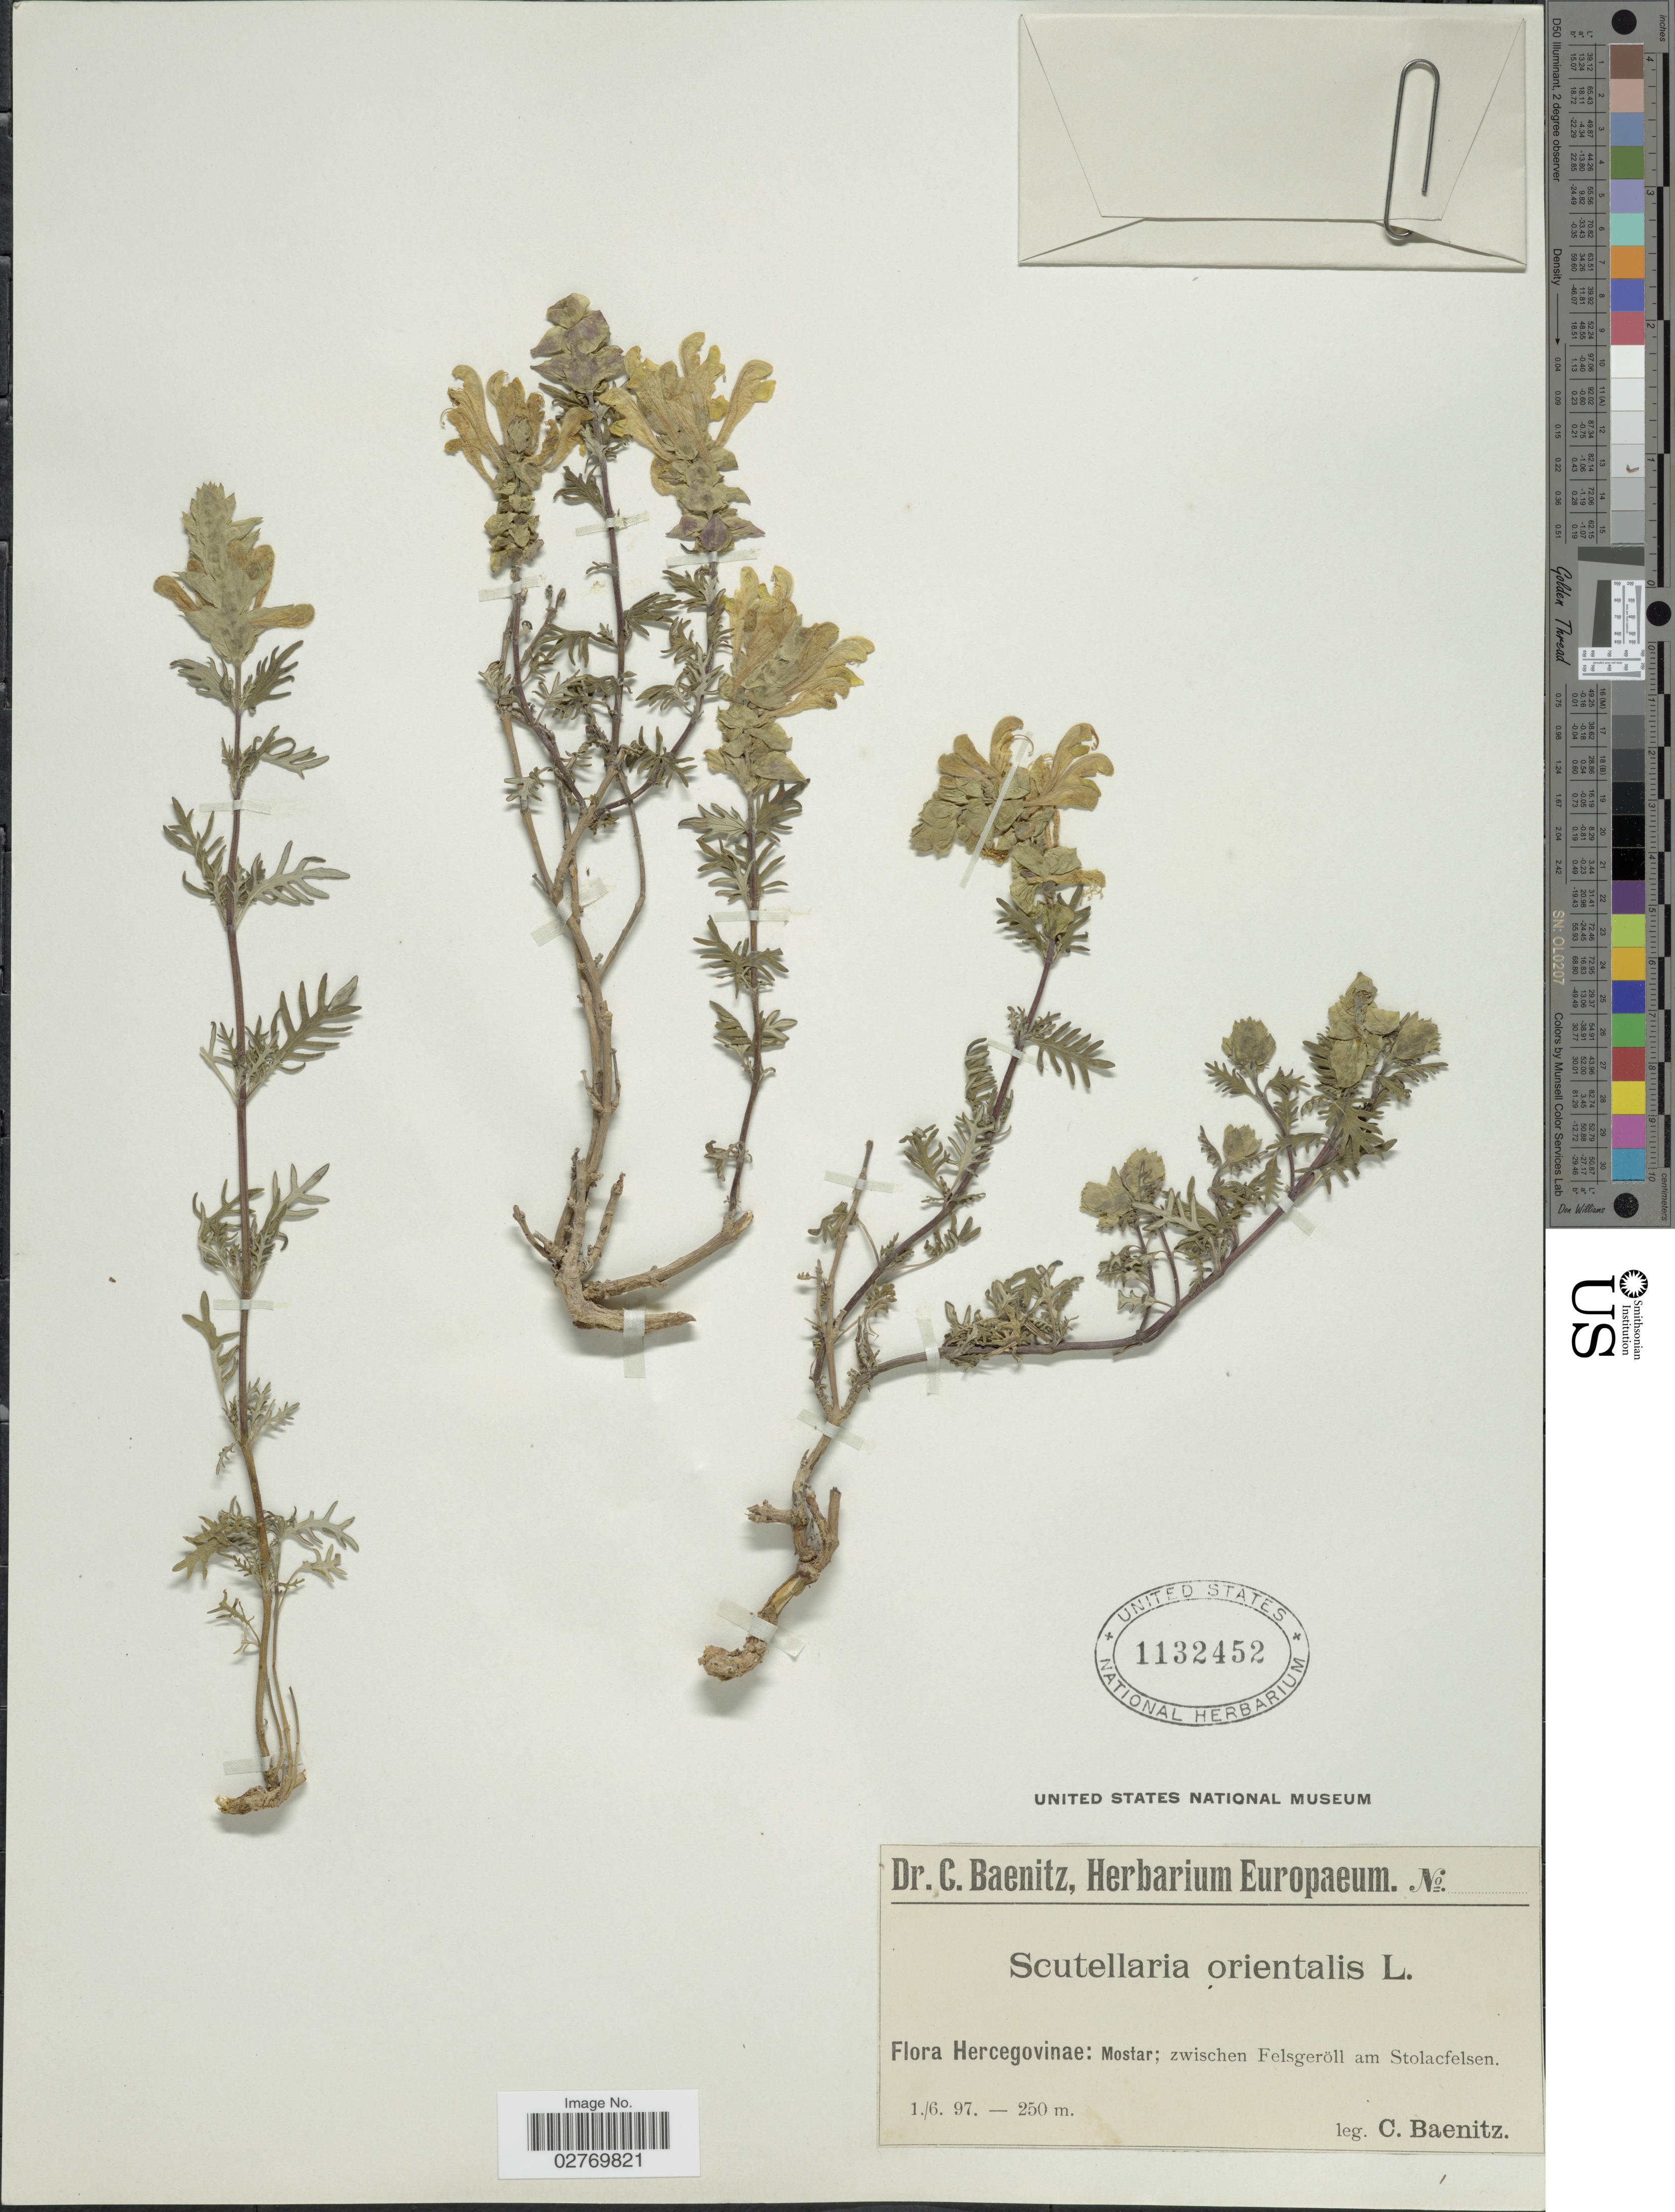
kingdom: Plantae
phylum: Tracheophyta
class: Magnoliopsida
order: Lamiales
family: Lamiaceae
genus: Scutellaria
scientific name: Scutellaria orientalis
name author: L.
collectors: C. G. Baenitz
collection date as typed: Transcribed d/m/y: 1/6/97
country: Bosnia and Herzegovina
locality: Hercegovinae: Mostar; zwischen Felsgeröll am Stolacfelsen.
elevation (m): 250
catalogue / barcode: US 1132452